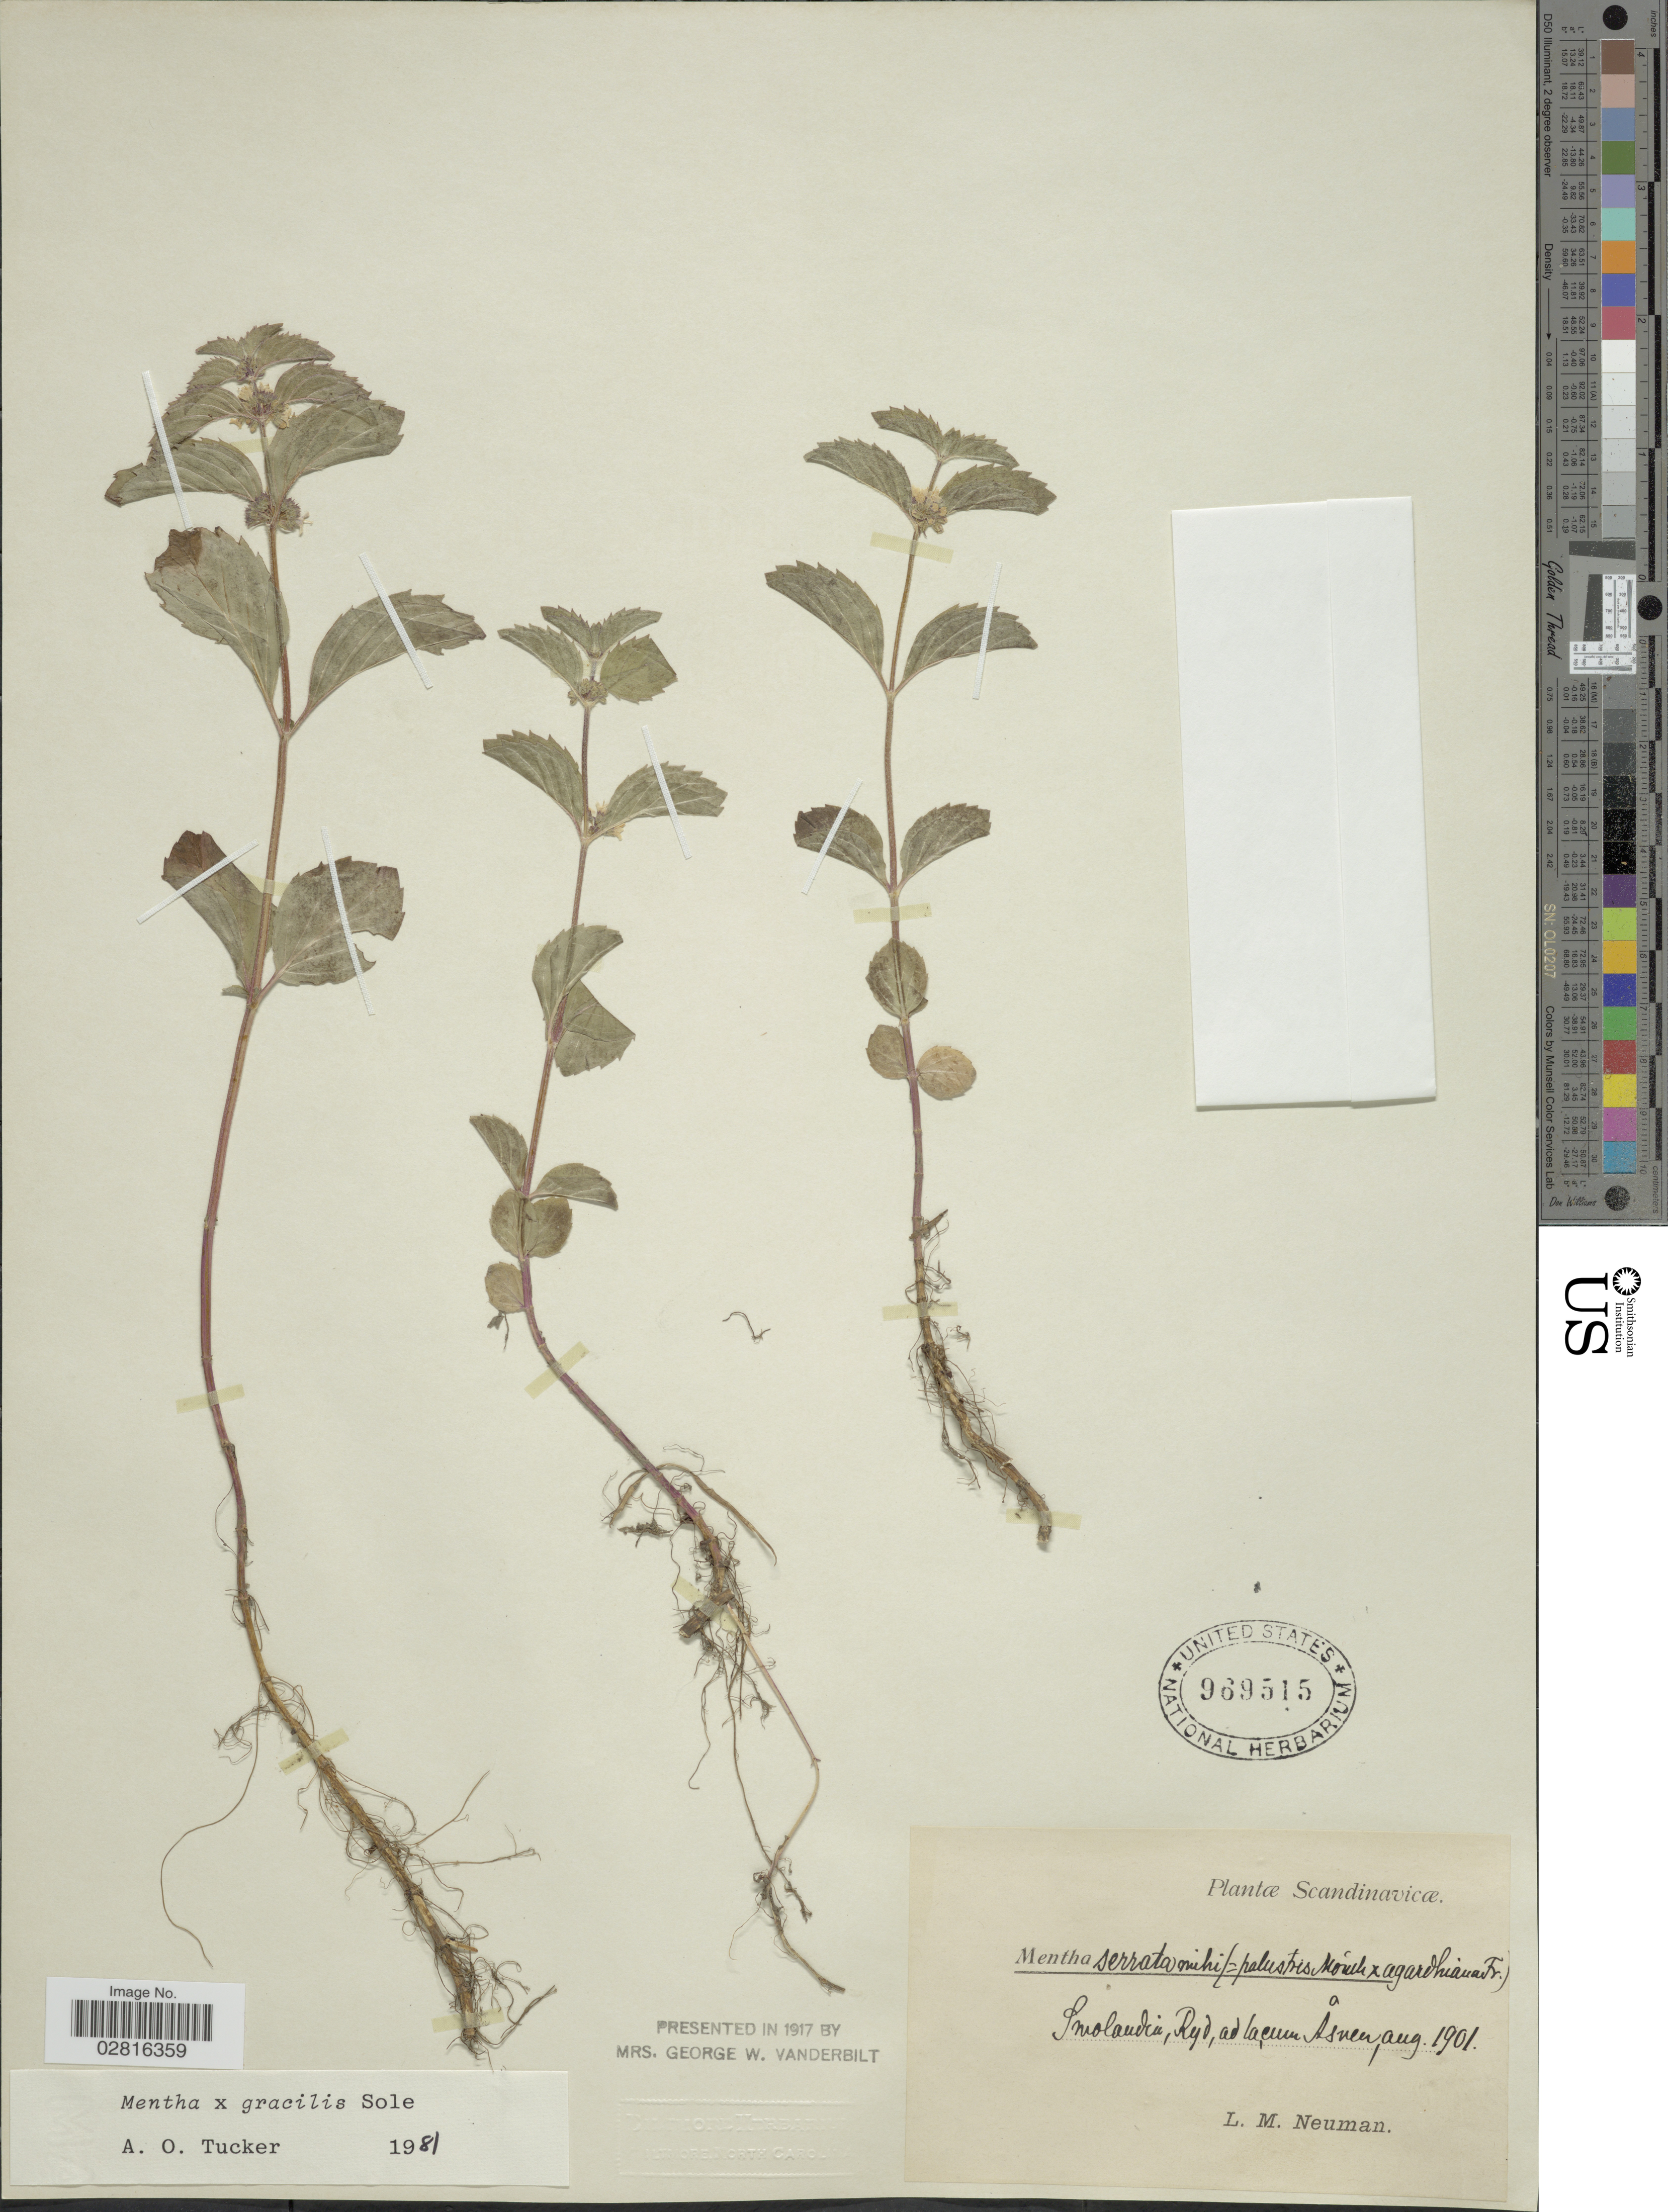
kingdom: Plantae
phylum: Tracheophyta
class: Magnoliopsida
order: Lamiales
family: Lamiaceae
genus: Mentha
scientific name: Mentha x gracilis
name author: Sole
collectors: L. Neuman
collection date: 1901-08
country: Sweden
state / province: Östergötland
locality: Scandinavicæ. Smolandia, Ryd, ad lacum Åsnen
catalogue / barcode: US 969515